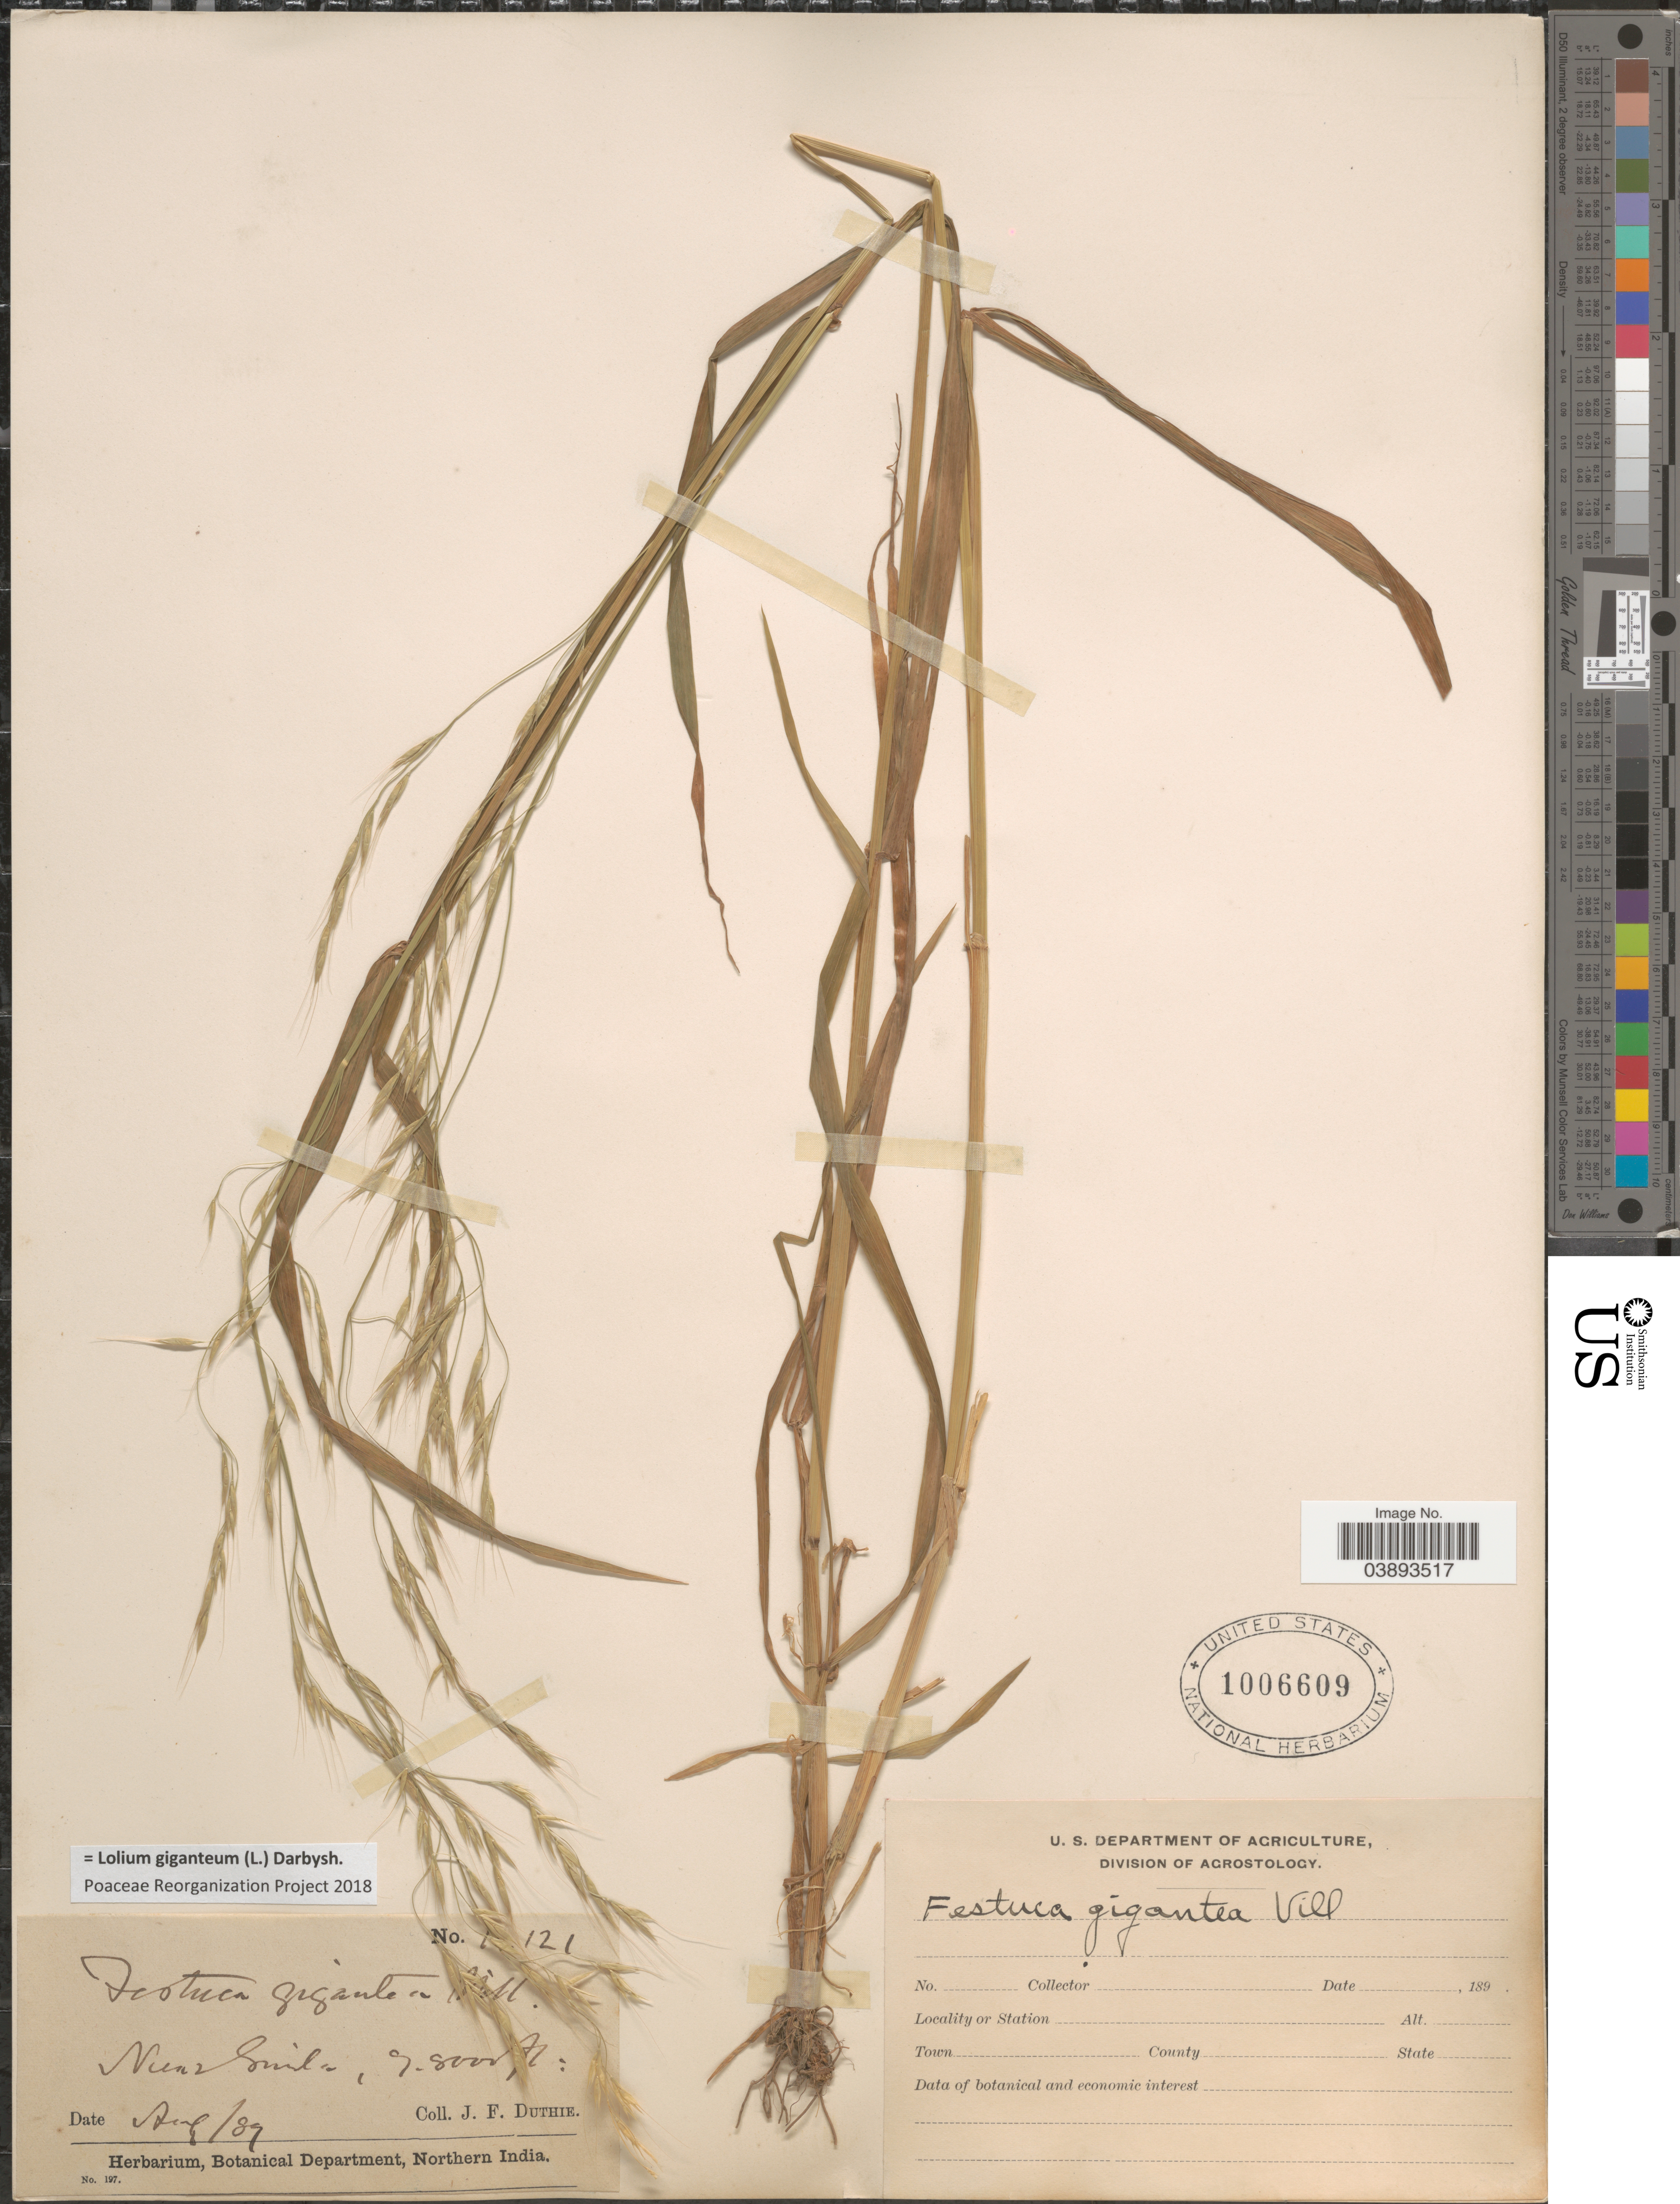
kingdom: Plantae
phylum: Tracheophyta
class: Liliopsida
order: Poales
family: Poaceae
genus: Lolium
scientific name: Lolium giganteum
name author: (L.) Darbysh.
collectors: J. F. Duthie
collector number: !121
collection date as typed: Transcribed d/m/y: /8/89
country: India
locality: Near Simla.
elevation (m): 2134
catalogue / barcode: US 1006609